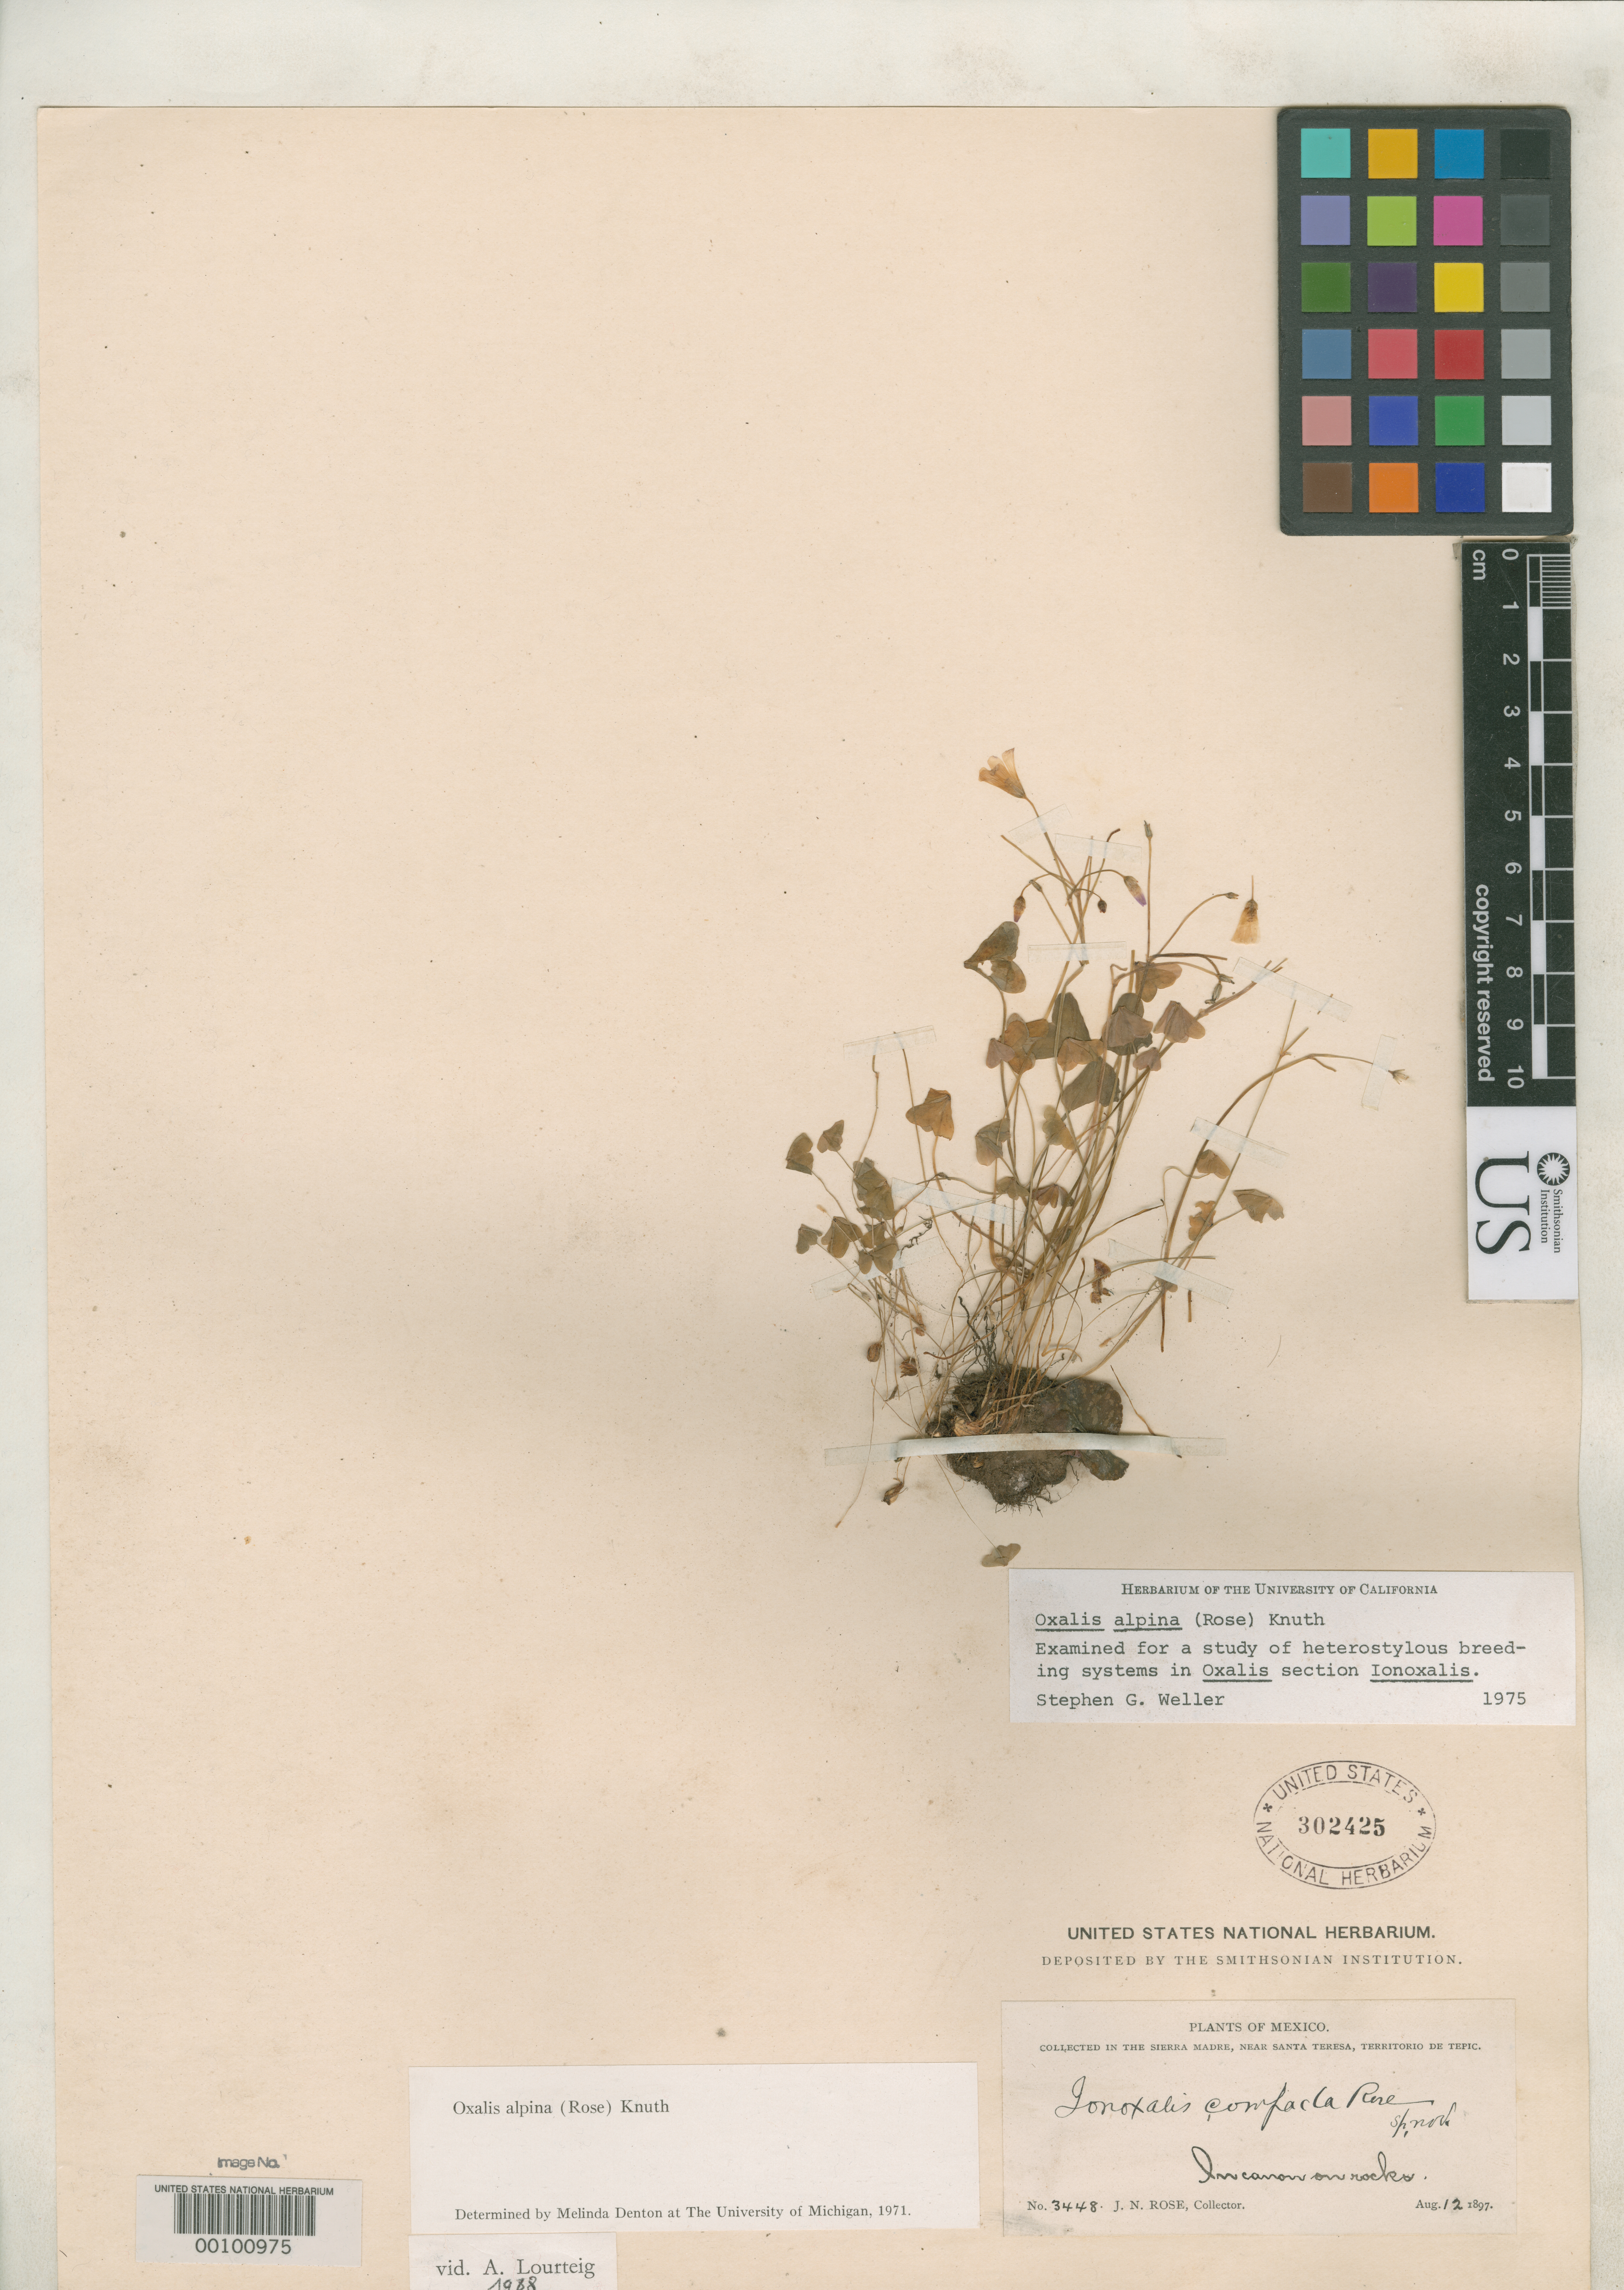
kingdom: Plantae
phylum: Tracheophyta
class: Magnoliopsida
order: Oxalidales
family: Oxalidaceae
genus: Ionoxalis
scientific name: Ionoxalis compacta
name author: Rose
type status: Holotype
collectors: J. N. Rose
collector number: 3448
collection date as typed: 12 Aug 1897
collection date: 1897-08-12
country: Mexico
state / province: Nayarit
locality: Tepic, Sierra Madre, below Santa Teresa.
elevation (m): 2400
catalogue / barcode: US 302425